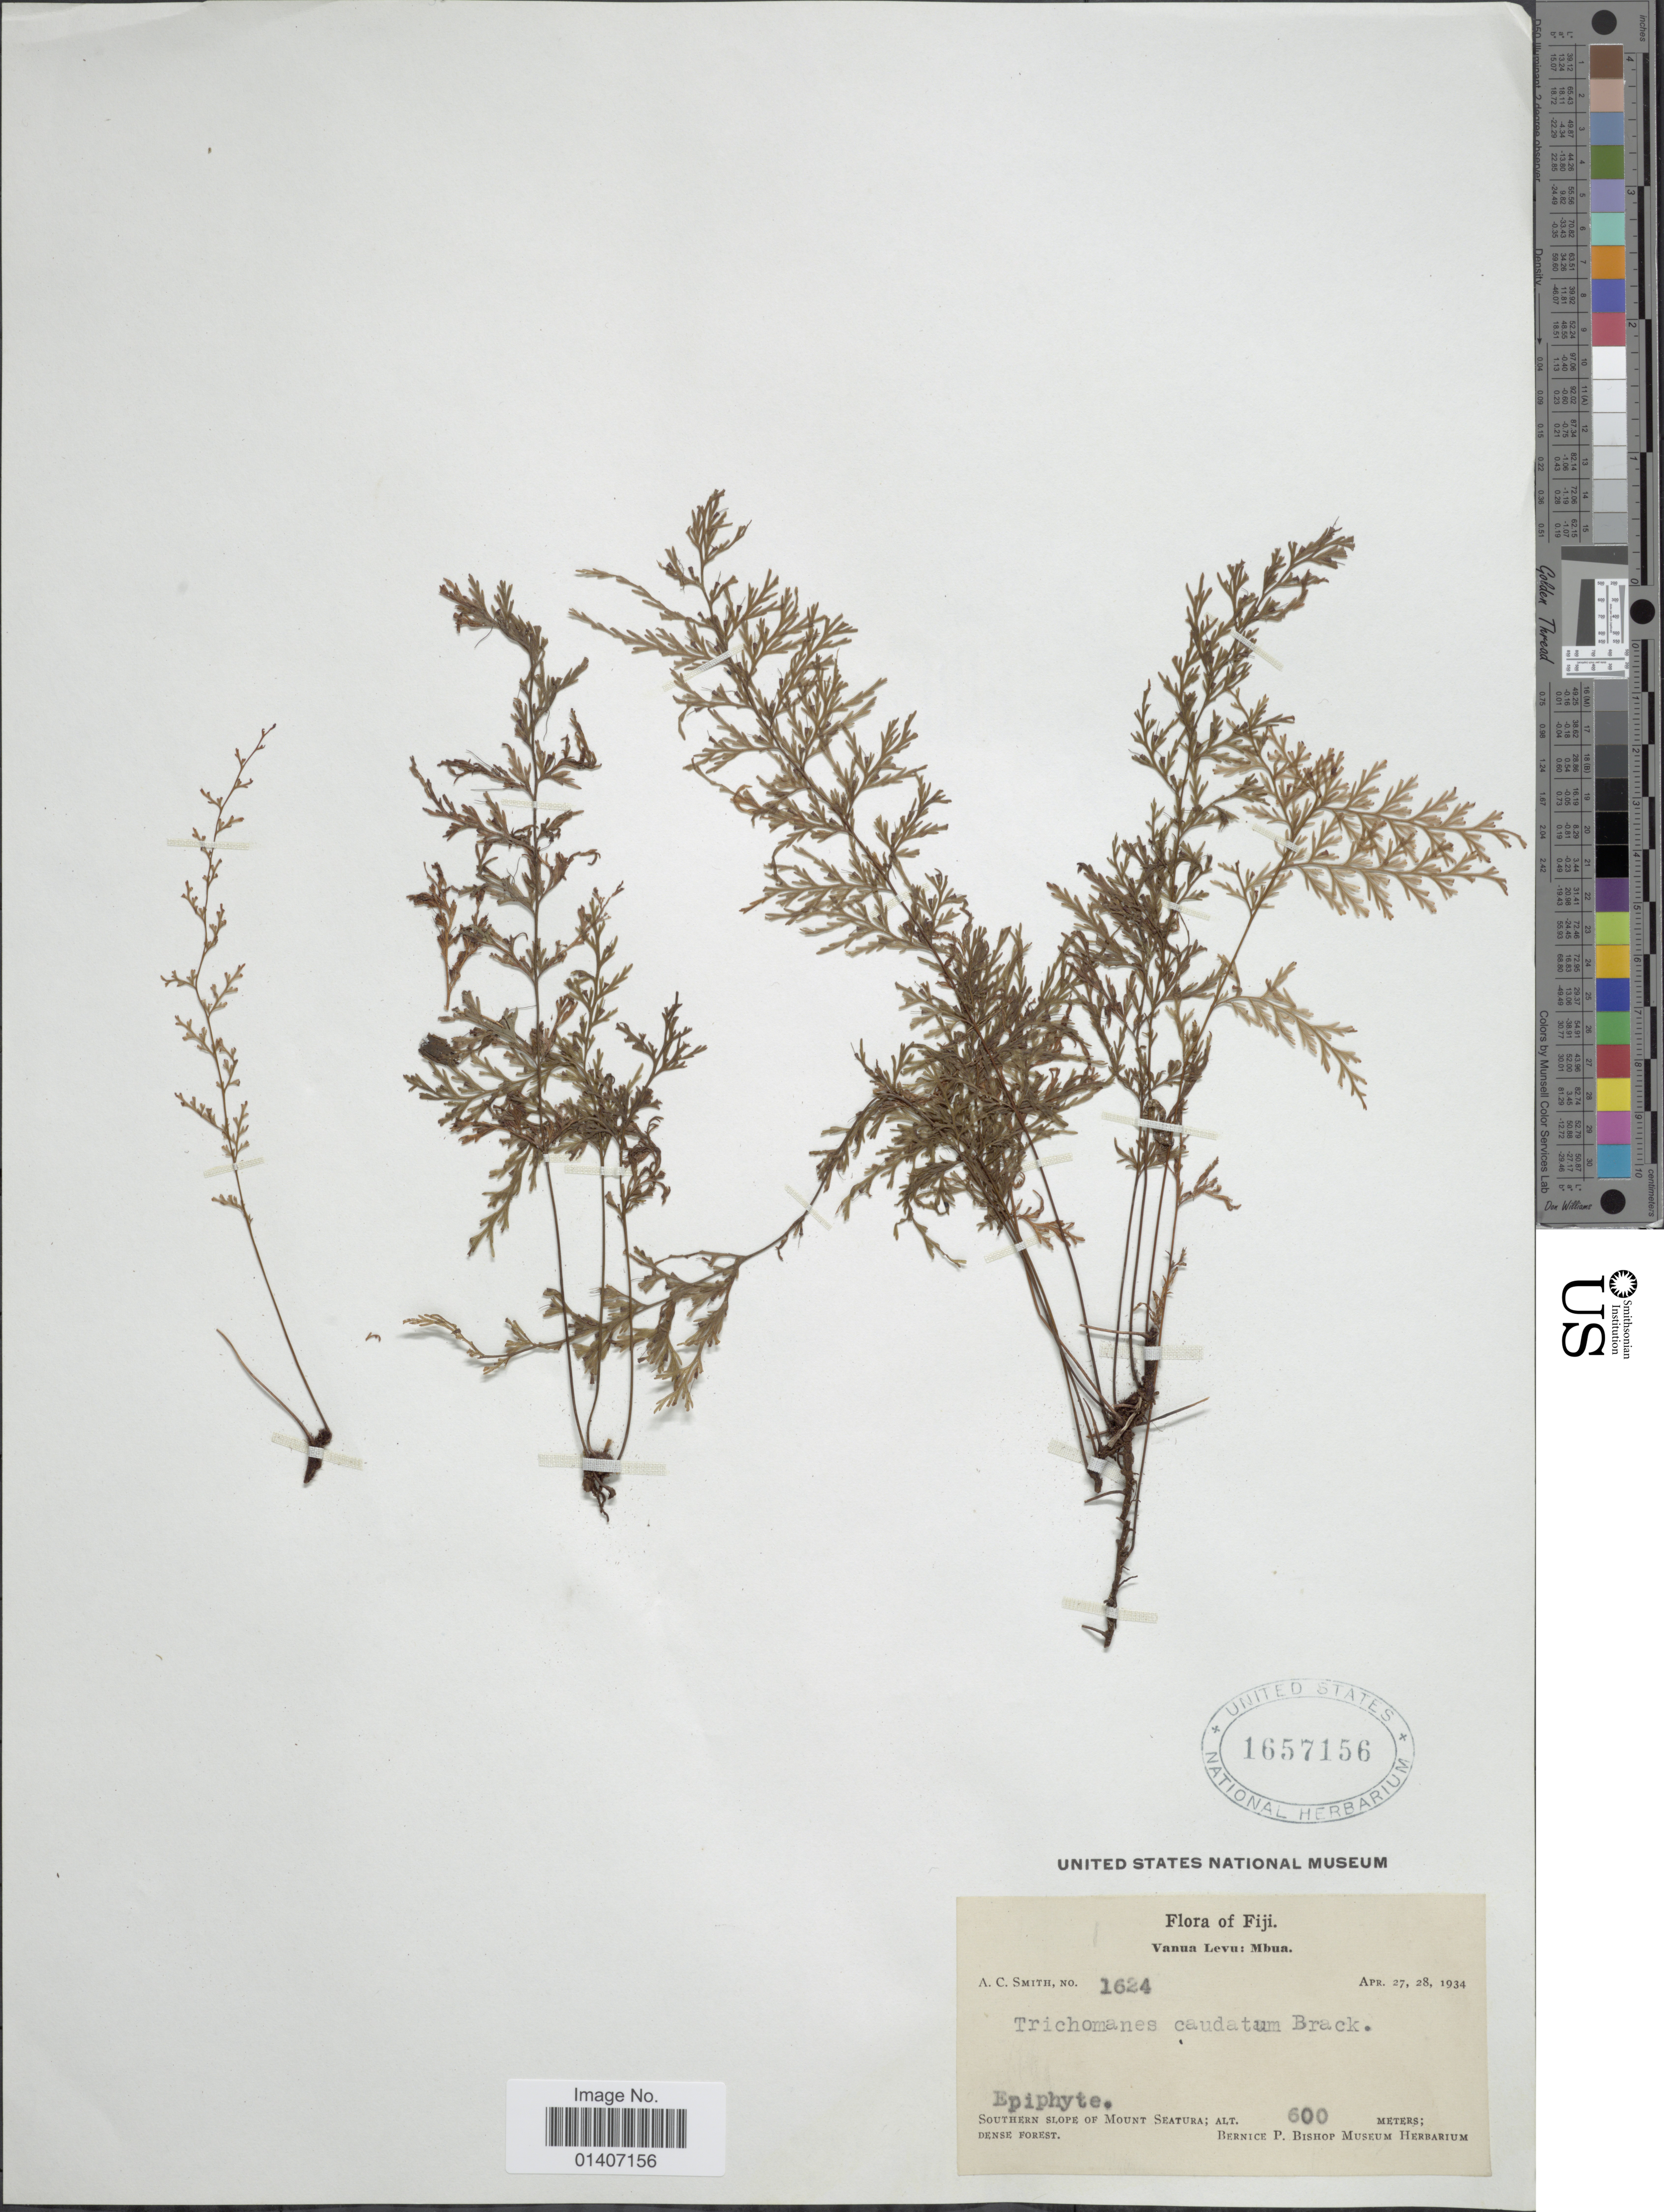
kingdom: Plantae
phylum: Tracheophyta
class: Polypodiopsida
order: Hymenophyllales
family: Hymenophyllaceae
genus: Abrodictyum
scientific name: Abrodictyum caudatum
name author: (Brack.) Ebihara & K. Iwats.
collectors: A. C. Smith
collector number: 1624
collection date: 1934-04-27/1934-04-28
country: Fiji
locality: Vanua Levu: Mbua, Southern slope of Mount Seatura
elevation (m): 600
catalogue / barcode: US 1657156